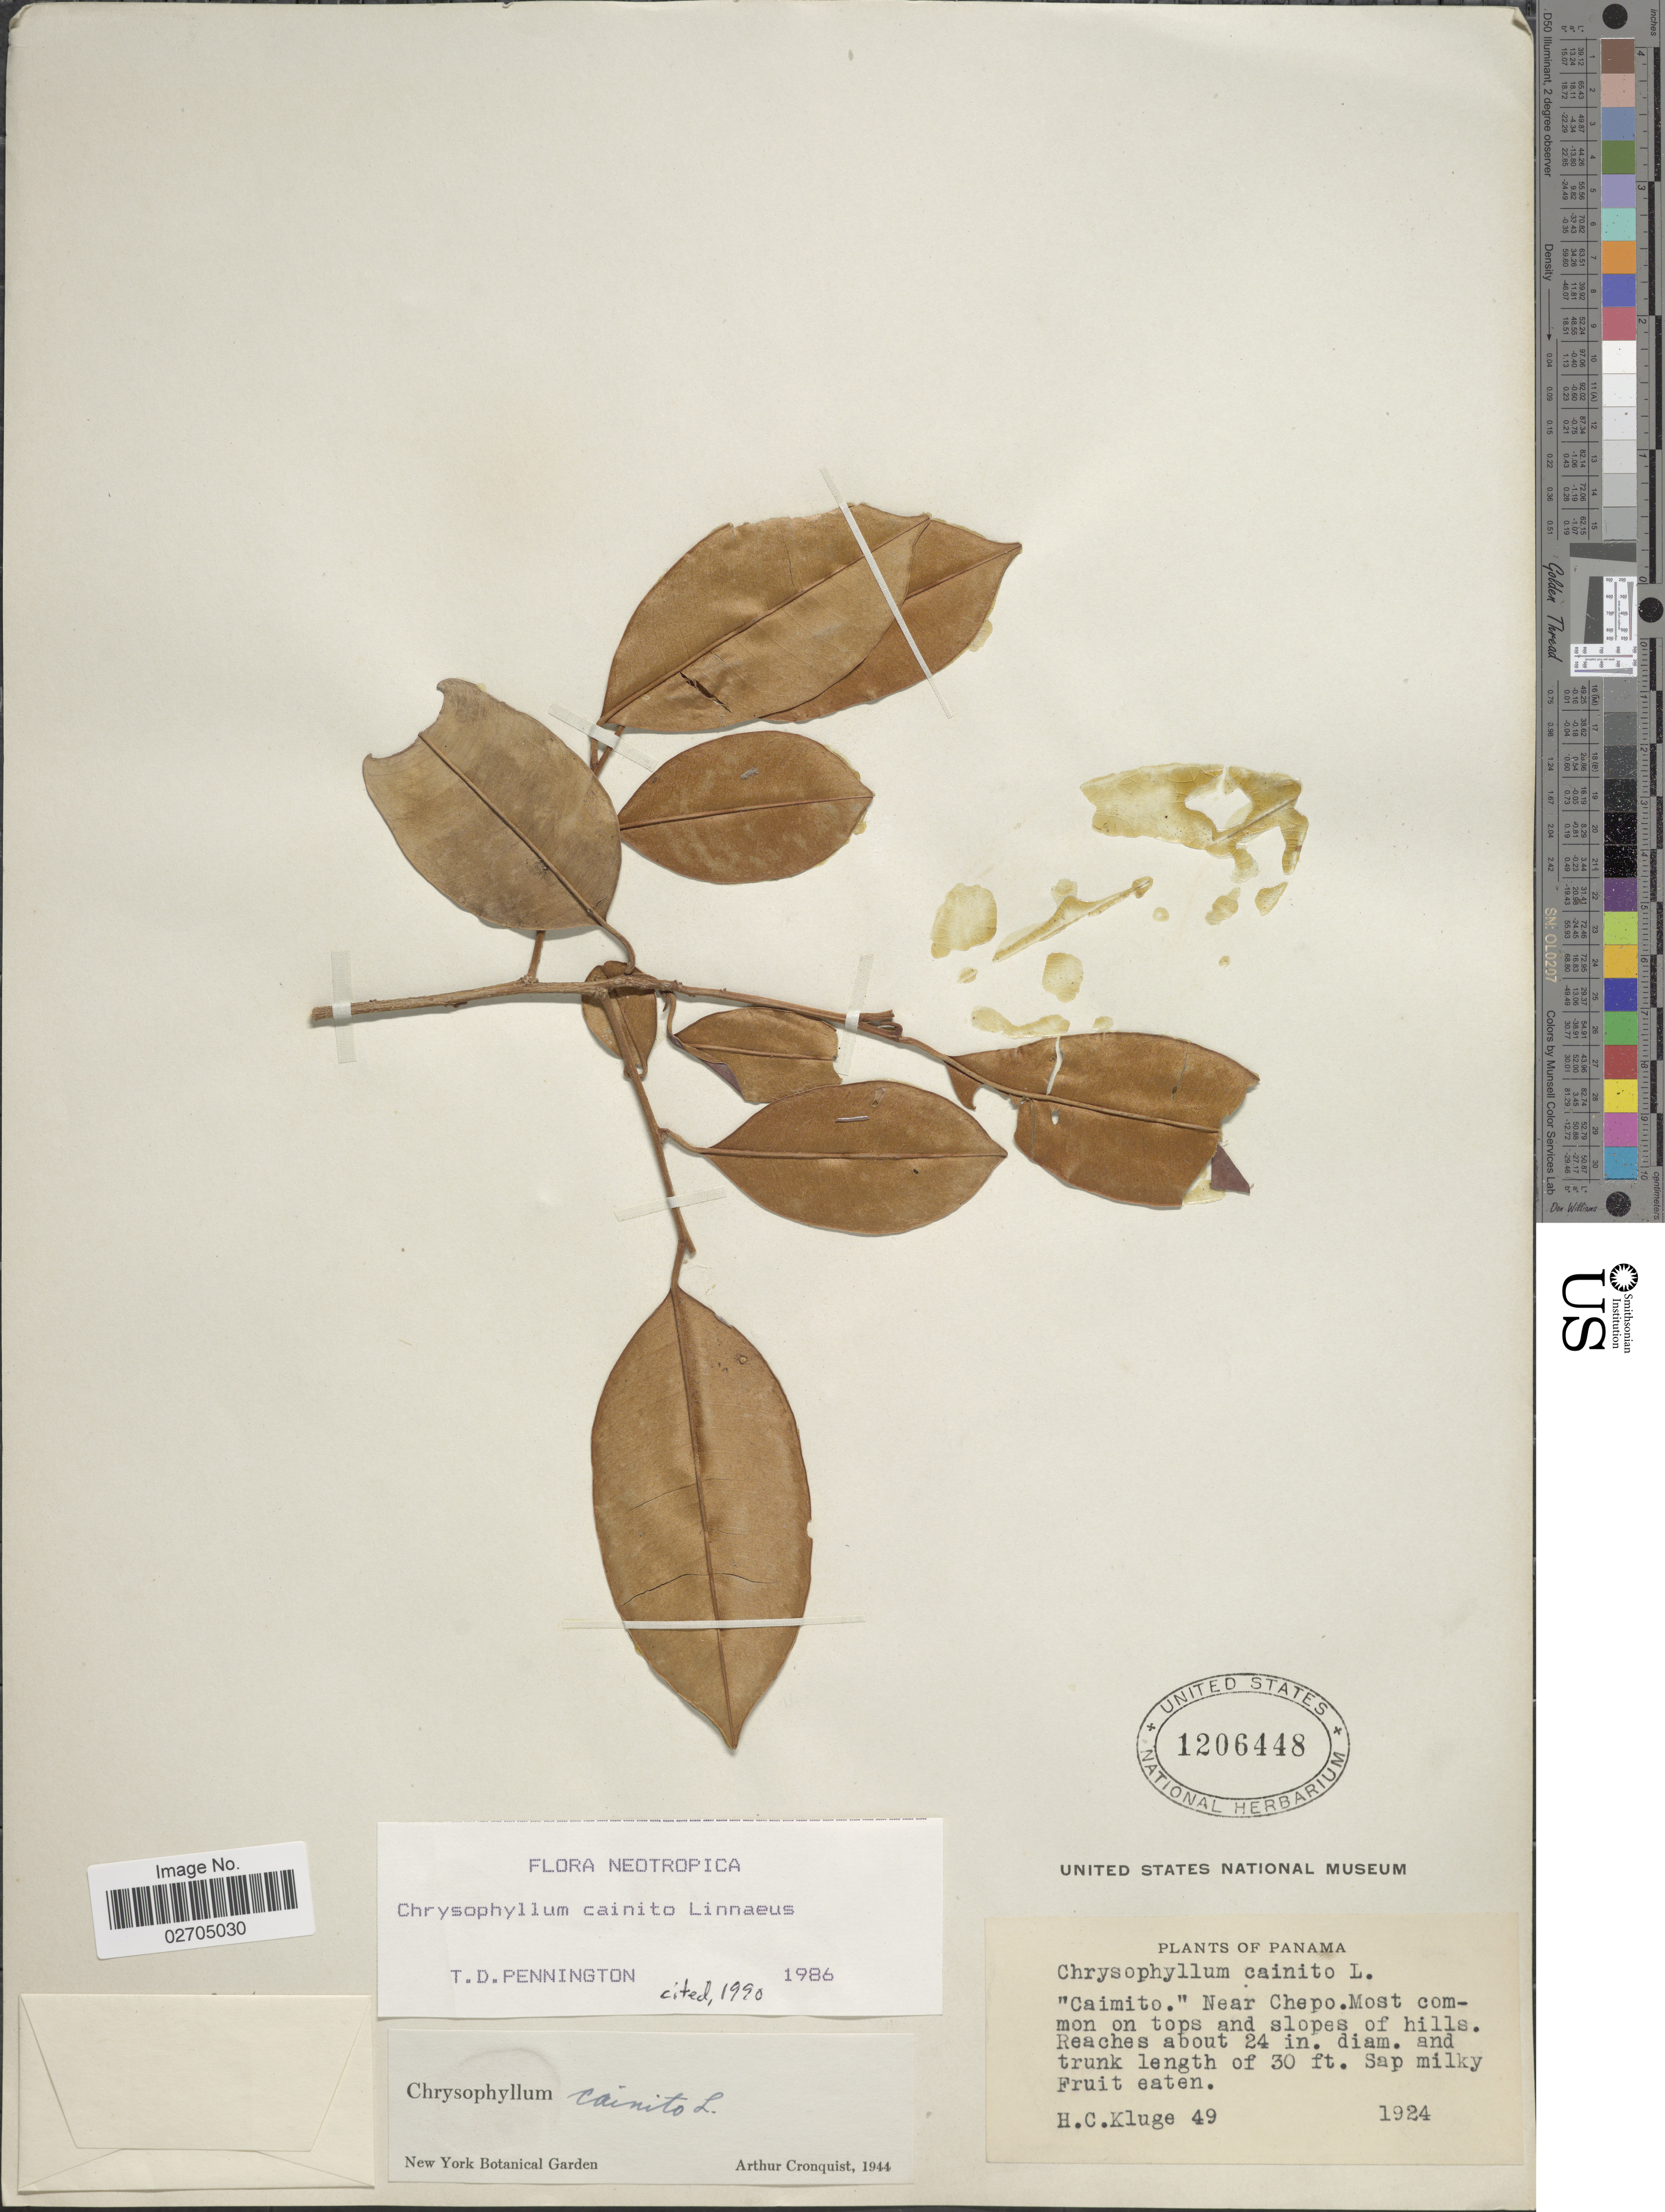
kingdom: Plantae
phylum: Tracheophyta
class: Magnoliopsida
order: Ericales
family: Sapotaceae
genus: Chrysophyllum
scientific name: Chrysophyllum cainito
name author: L.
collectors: H. C. Kluge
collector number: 49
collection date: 1924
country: Panama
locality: Near Chepo, most common on tops and slopes of hills.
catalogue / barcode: US 1206448